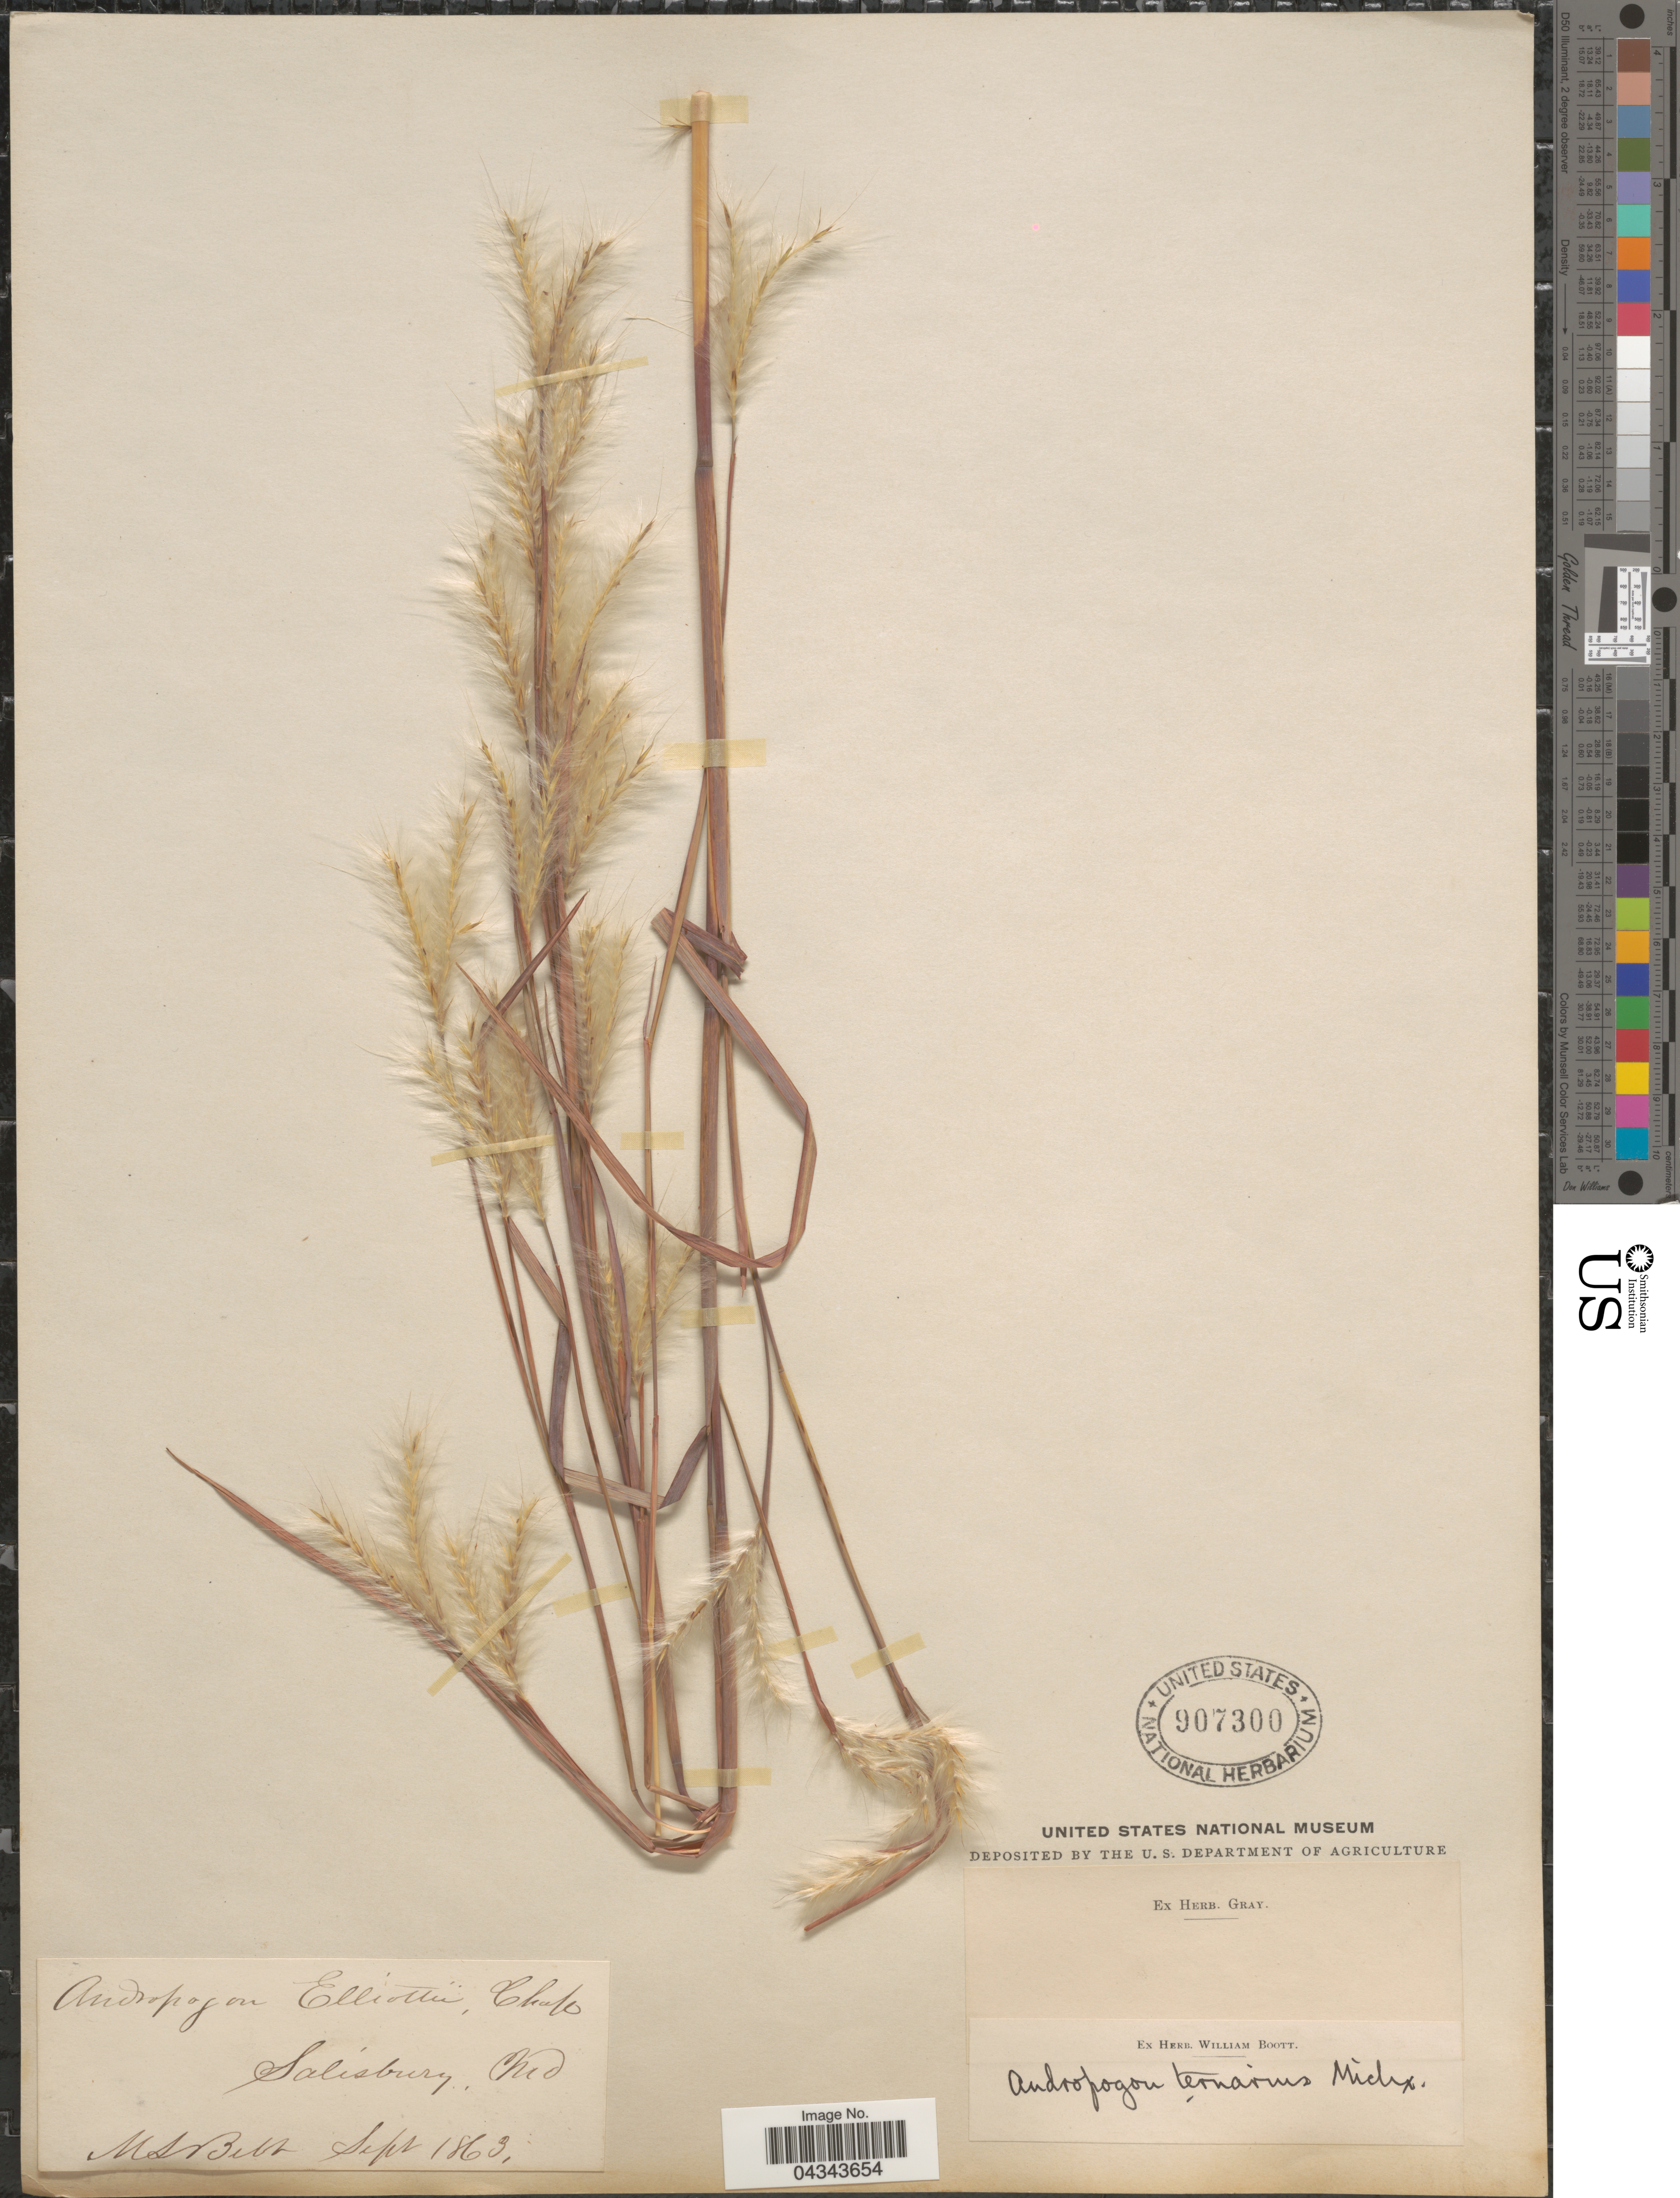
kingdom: Plantae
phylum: Tracheophyta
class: Liliopsida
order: Poales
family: Poaceae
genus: Andropogon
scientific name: Andropogon ternarius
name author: Michx.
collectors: M. Bebb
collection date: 1863-09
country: United States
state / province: Maryland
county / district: Wicomico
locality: Salisbury.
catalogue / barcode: US 907300